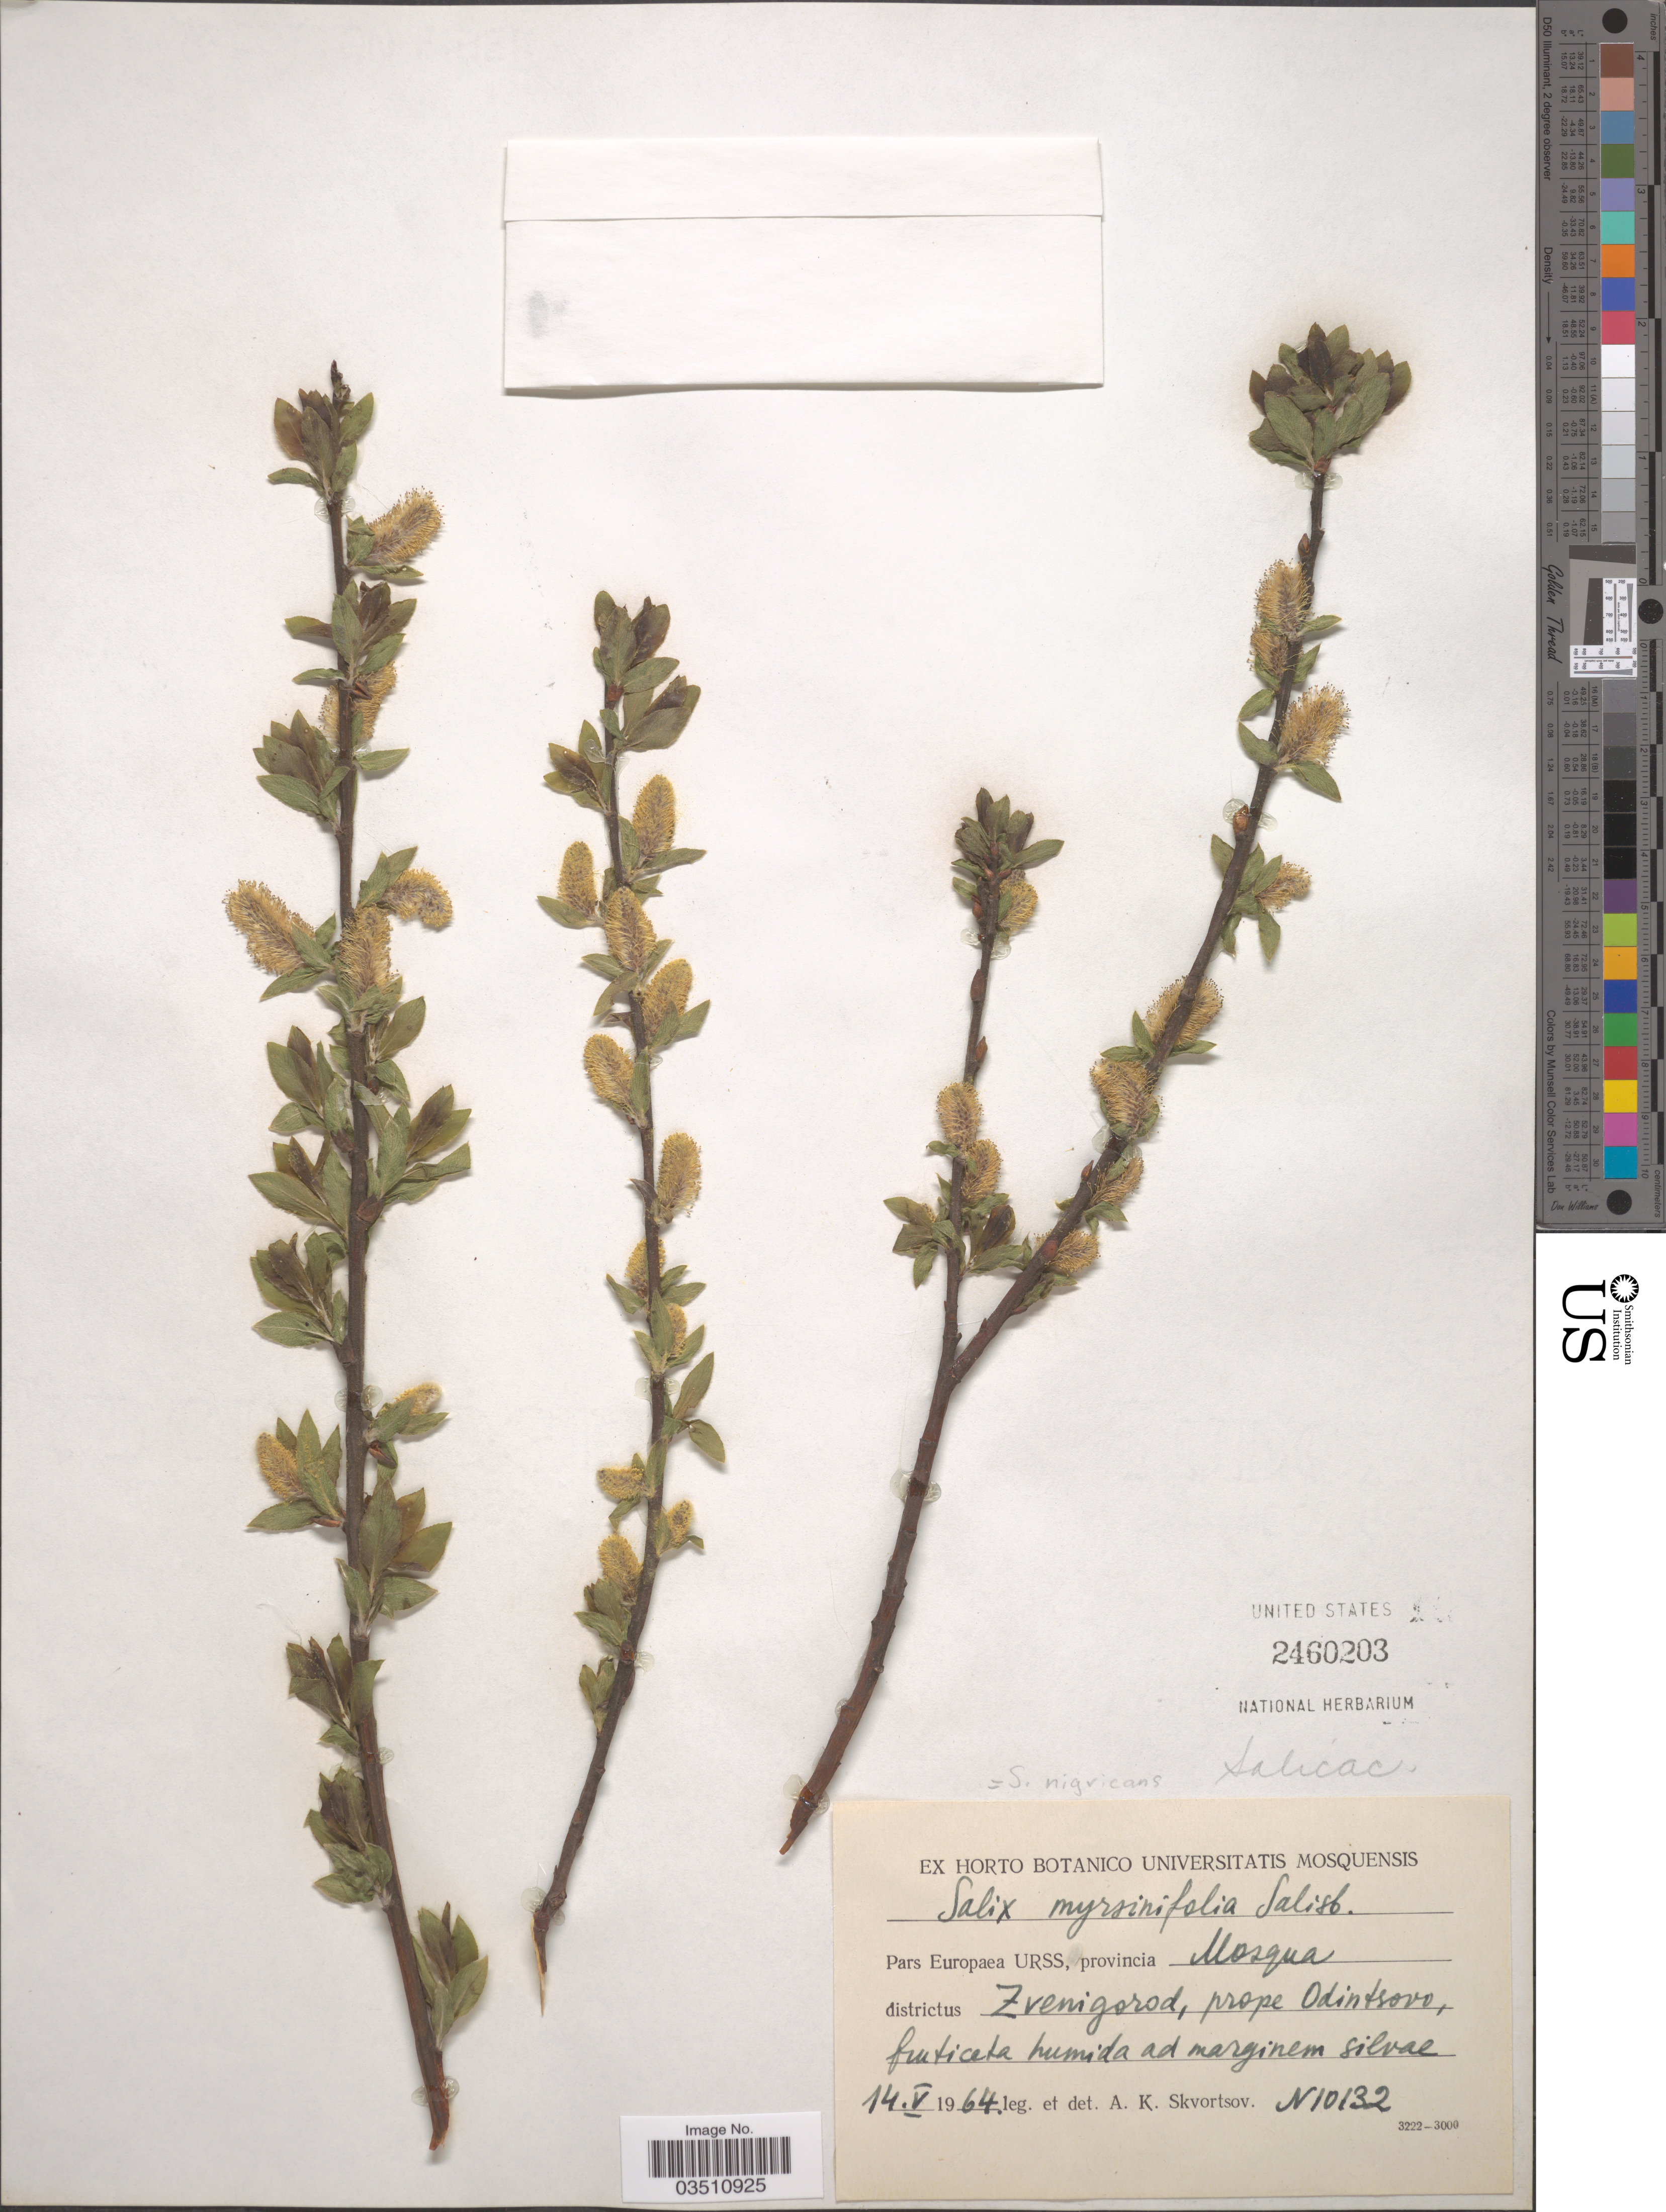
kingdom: Plantae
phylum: Tracheophyta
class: Magnoliopsida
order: Malpighiales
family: Salicaceae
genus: Salix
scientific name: Salix nigricans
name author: Sm.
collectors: A. K. Skvortsov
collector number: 10132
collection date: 1964-05-14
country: Russian Federation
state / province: Moscow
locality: Pars Europaea URSS, provincia Mosqua districtus Zvenigorod, prope Odintsovo.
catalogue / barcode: US 2460203